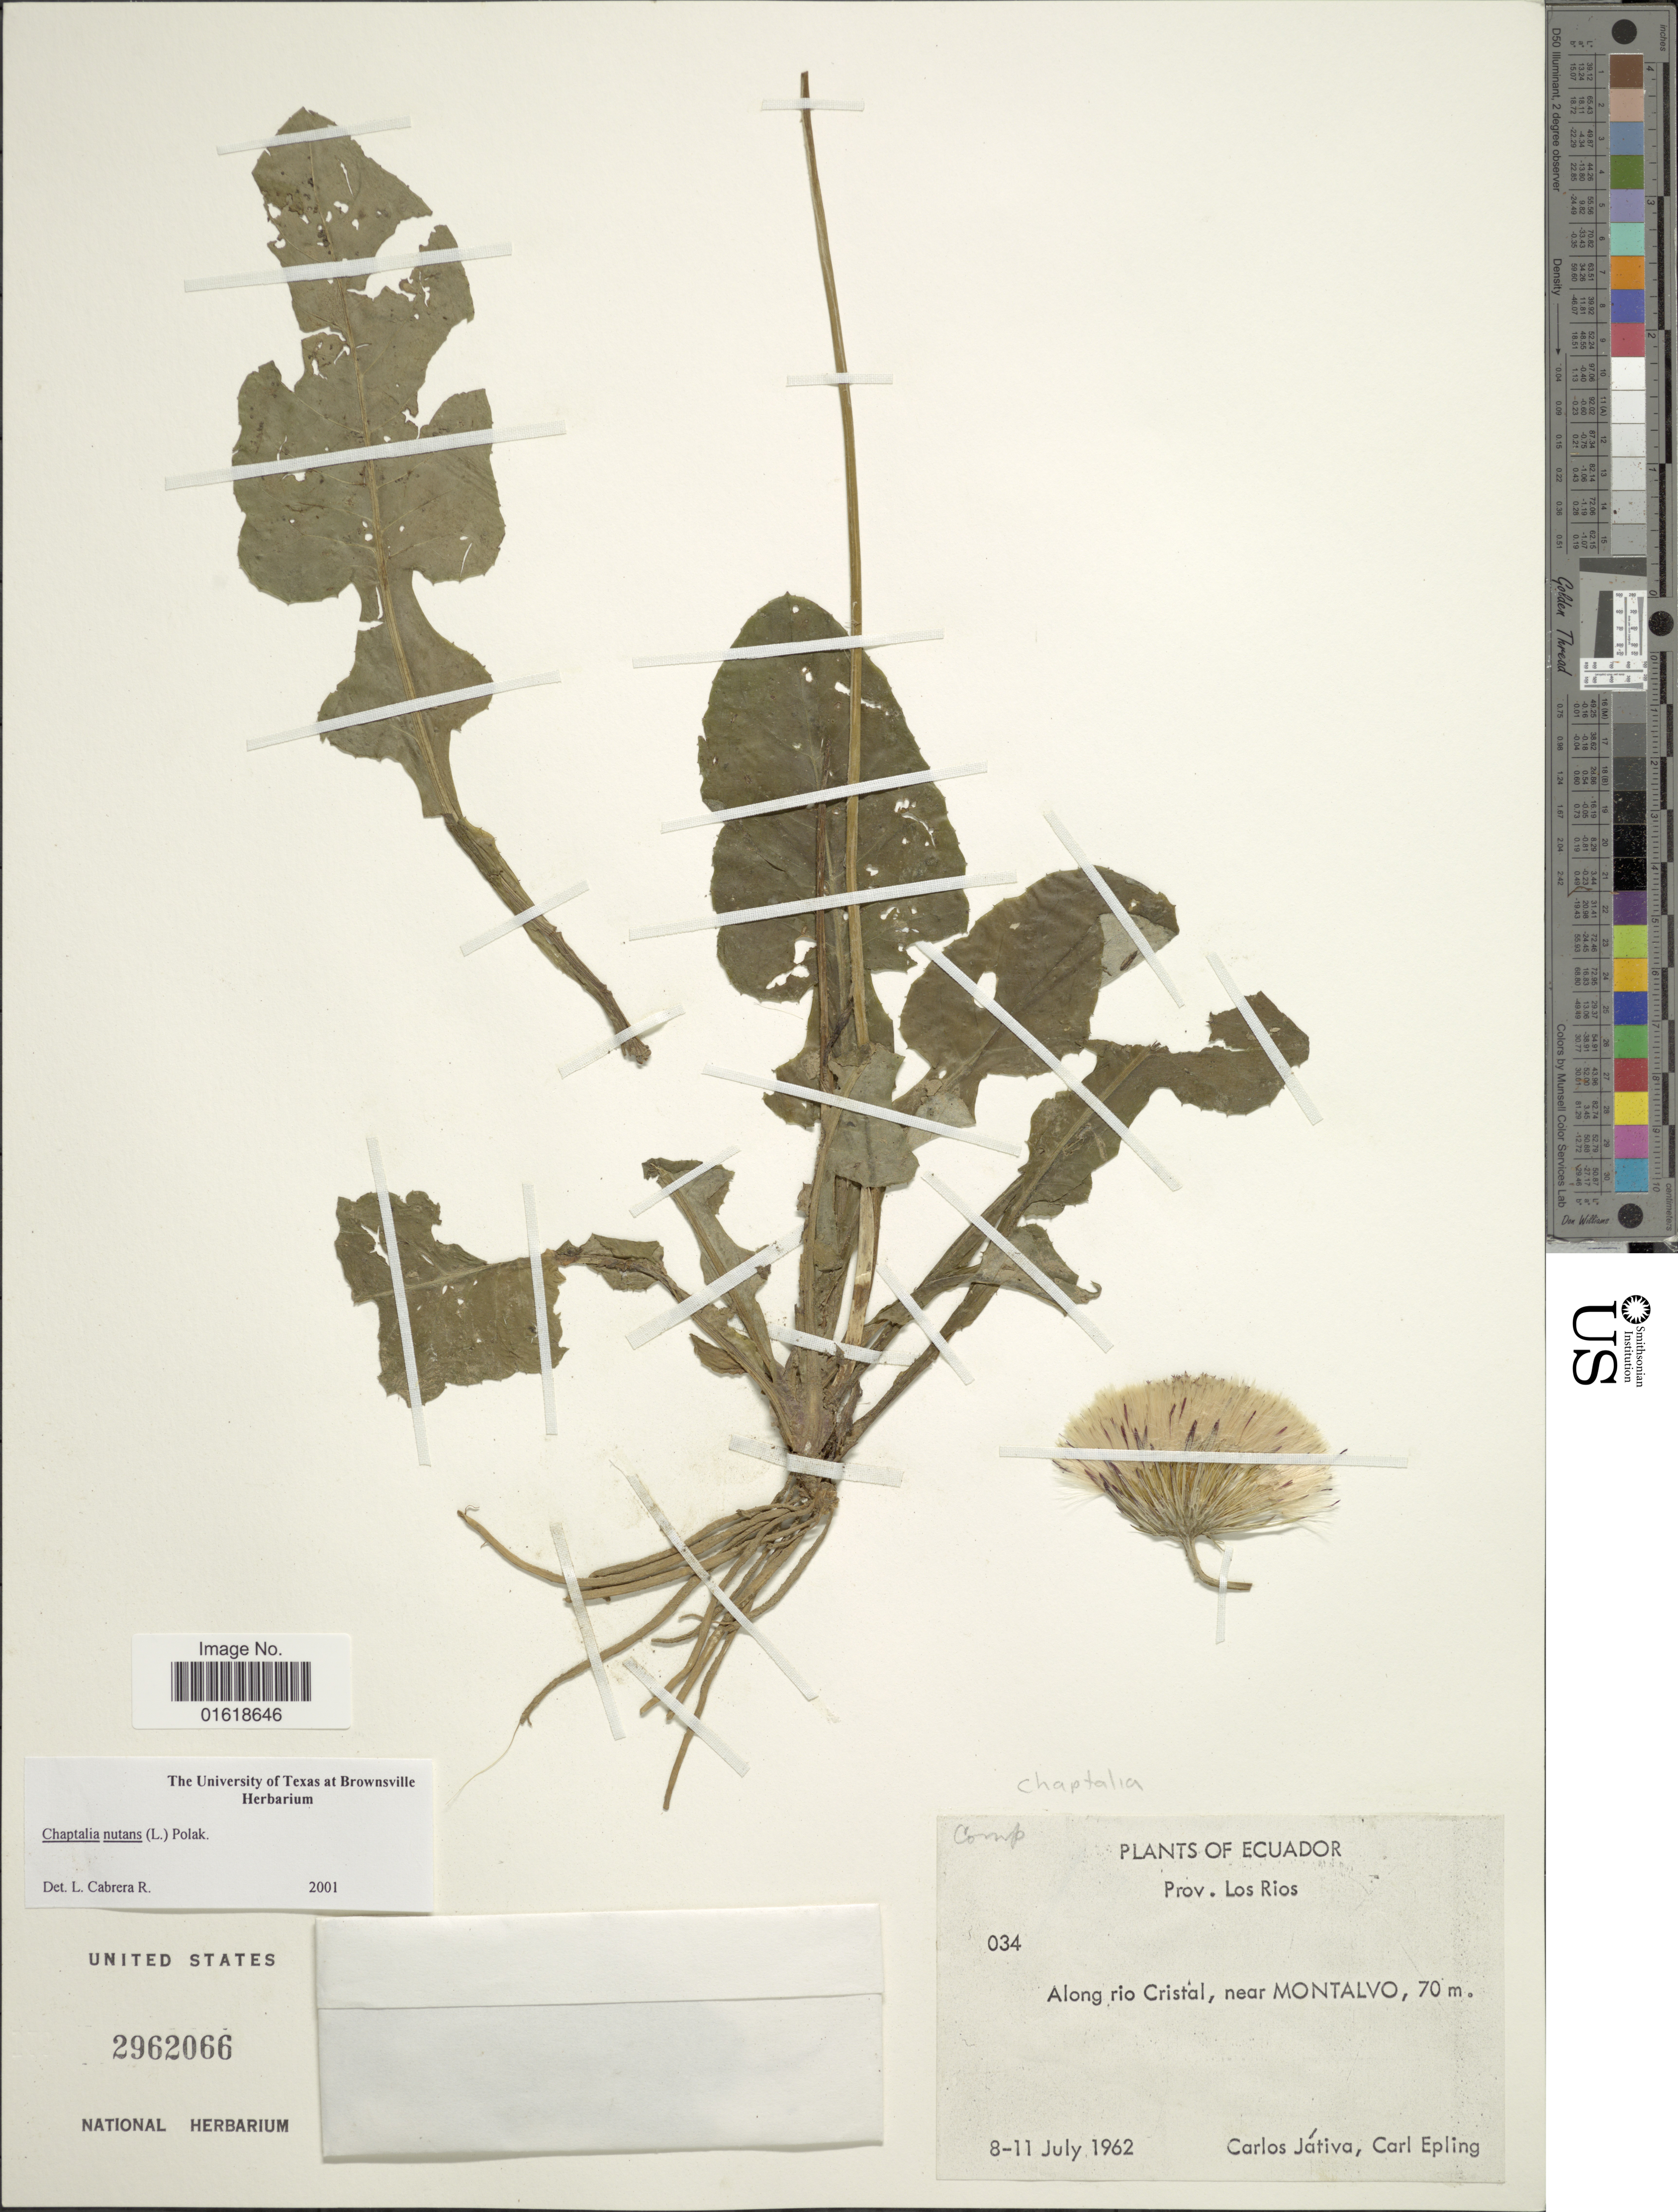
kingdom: Plantae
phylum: Tracheophyta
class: Magnoliopsida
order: Asterales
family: Asteraceae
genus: Chaptalia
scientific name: Chaptalia nutans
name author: (L.) Pol.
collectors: C. D. Játiva & C. C. Epling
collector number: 034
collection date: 1962-07-08/1962-07-11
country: Ecuador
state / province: Los Ríos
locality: Prov. Los Rios. Along rio Cristal, near Montalvo.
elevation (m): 70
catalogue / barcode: US 2962066